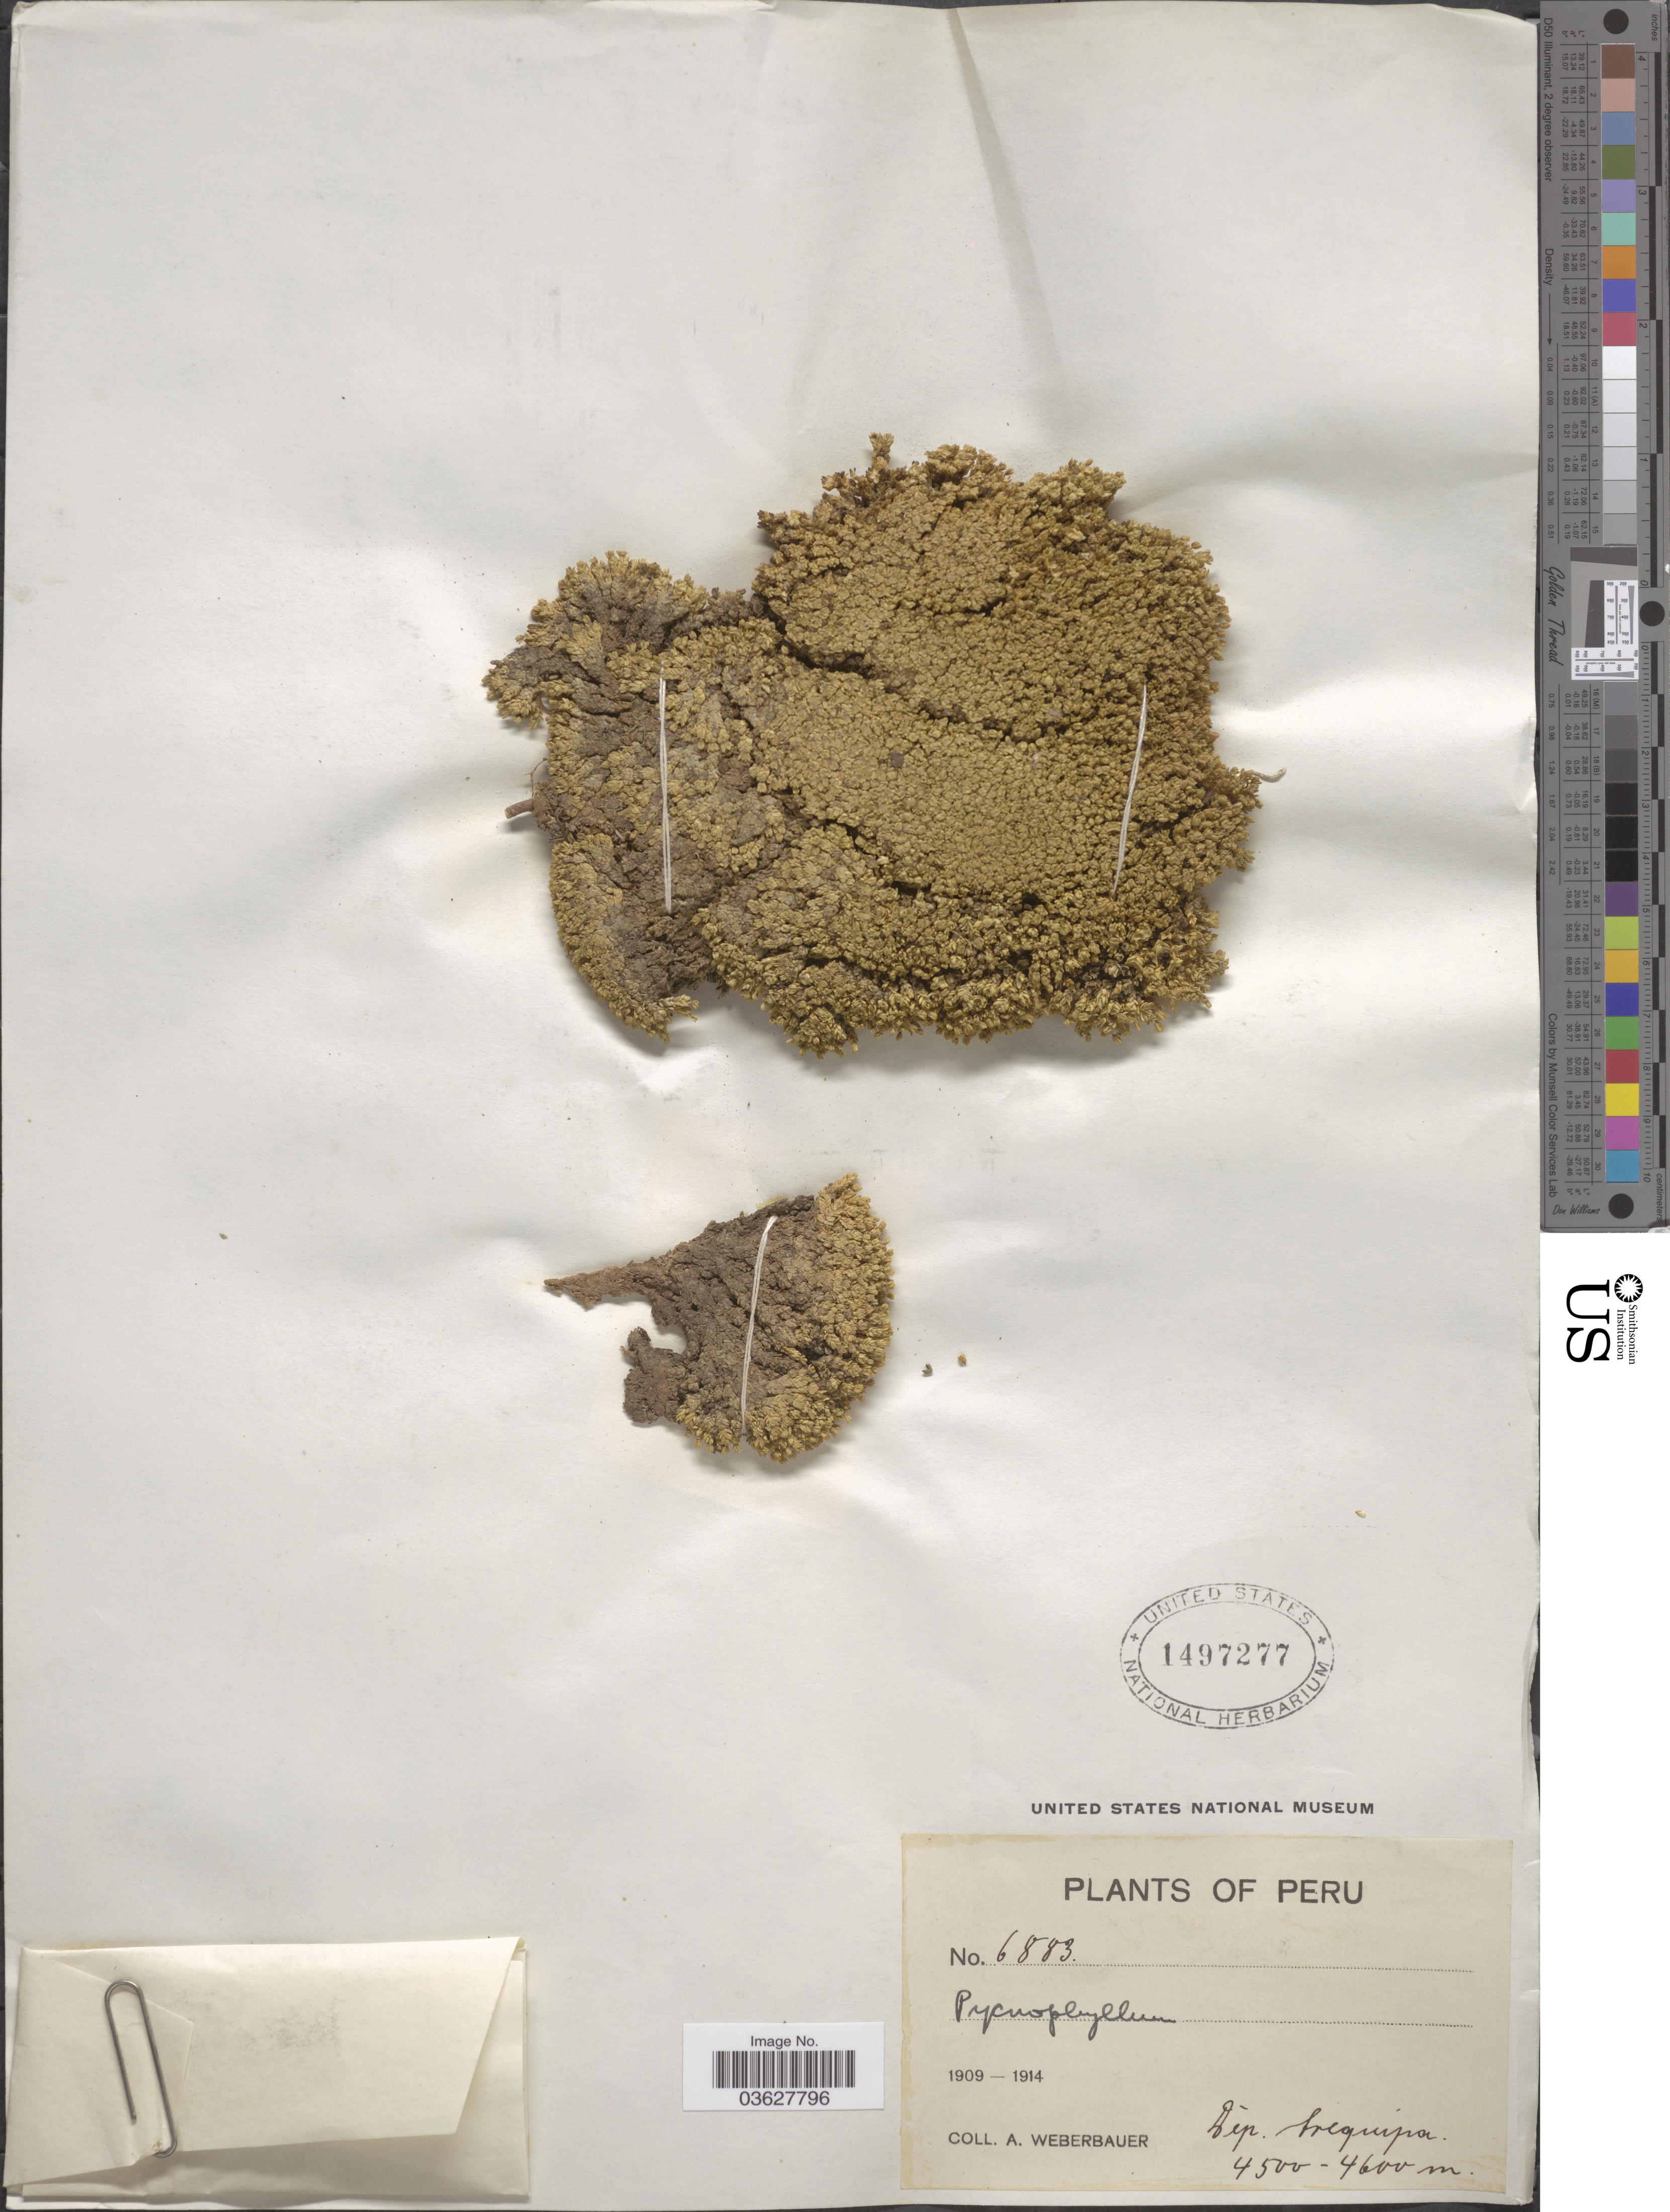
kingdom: Plantae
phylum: Tracheophyta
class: Magnoliopsida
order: Caryophyllales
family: Caryophyllaceae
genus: Pycnophyllum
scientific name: Pycnophyllum sp.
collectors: A. Weberbauer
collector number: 6883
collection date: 1909/1914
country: Peru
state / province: Arequipa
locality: Dep. Arequipa.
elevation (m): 4500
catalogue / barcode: US 1497277